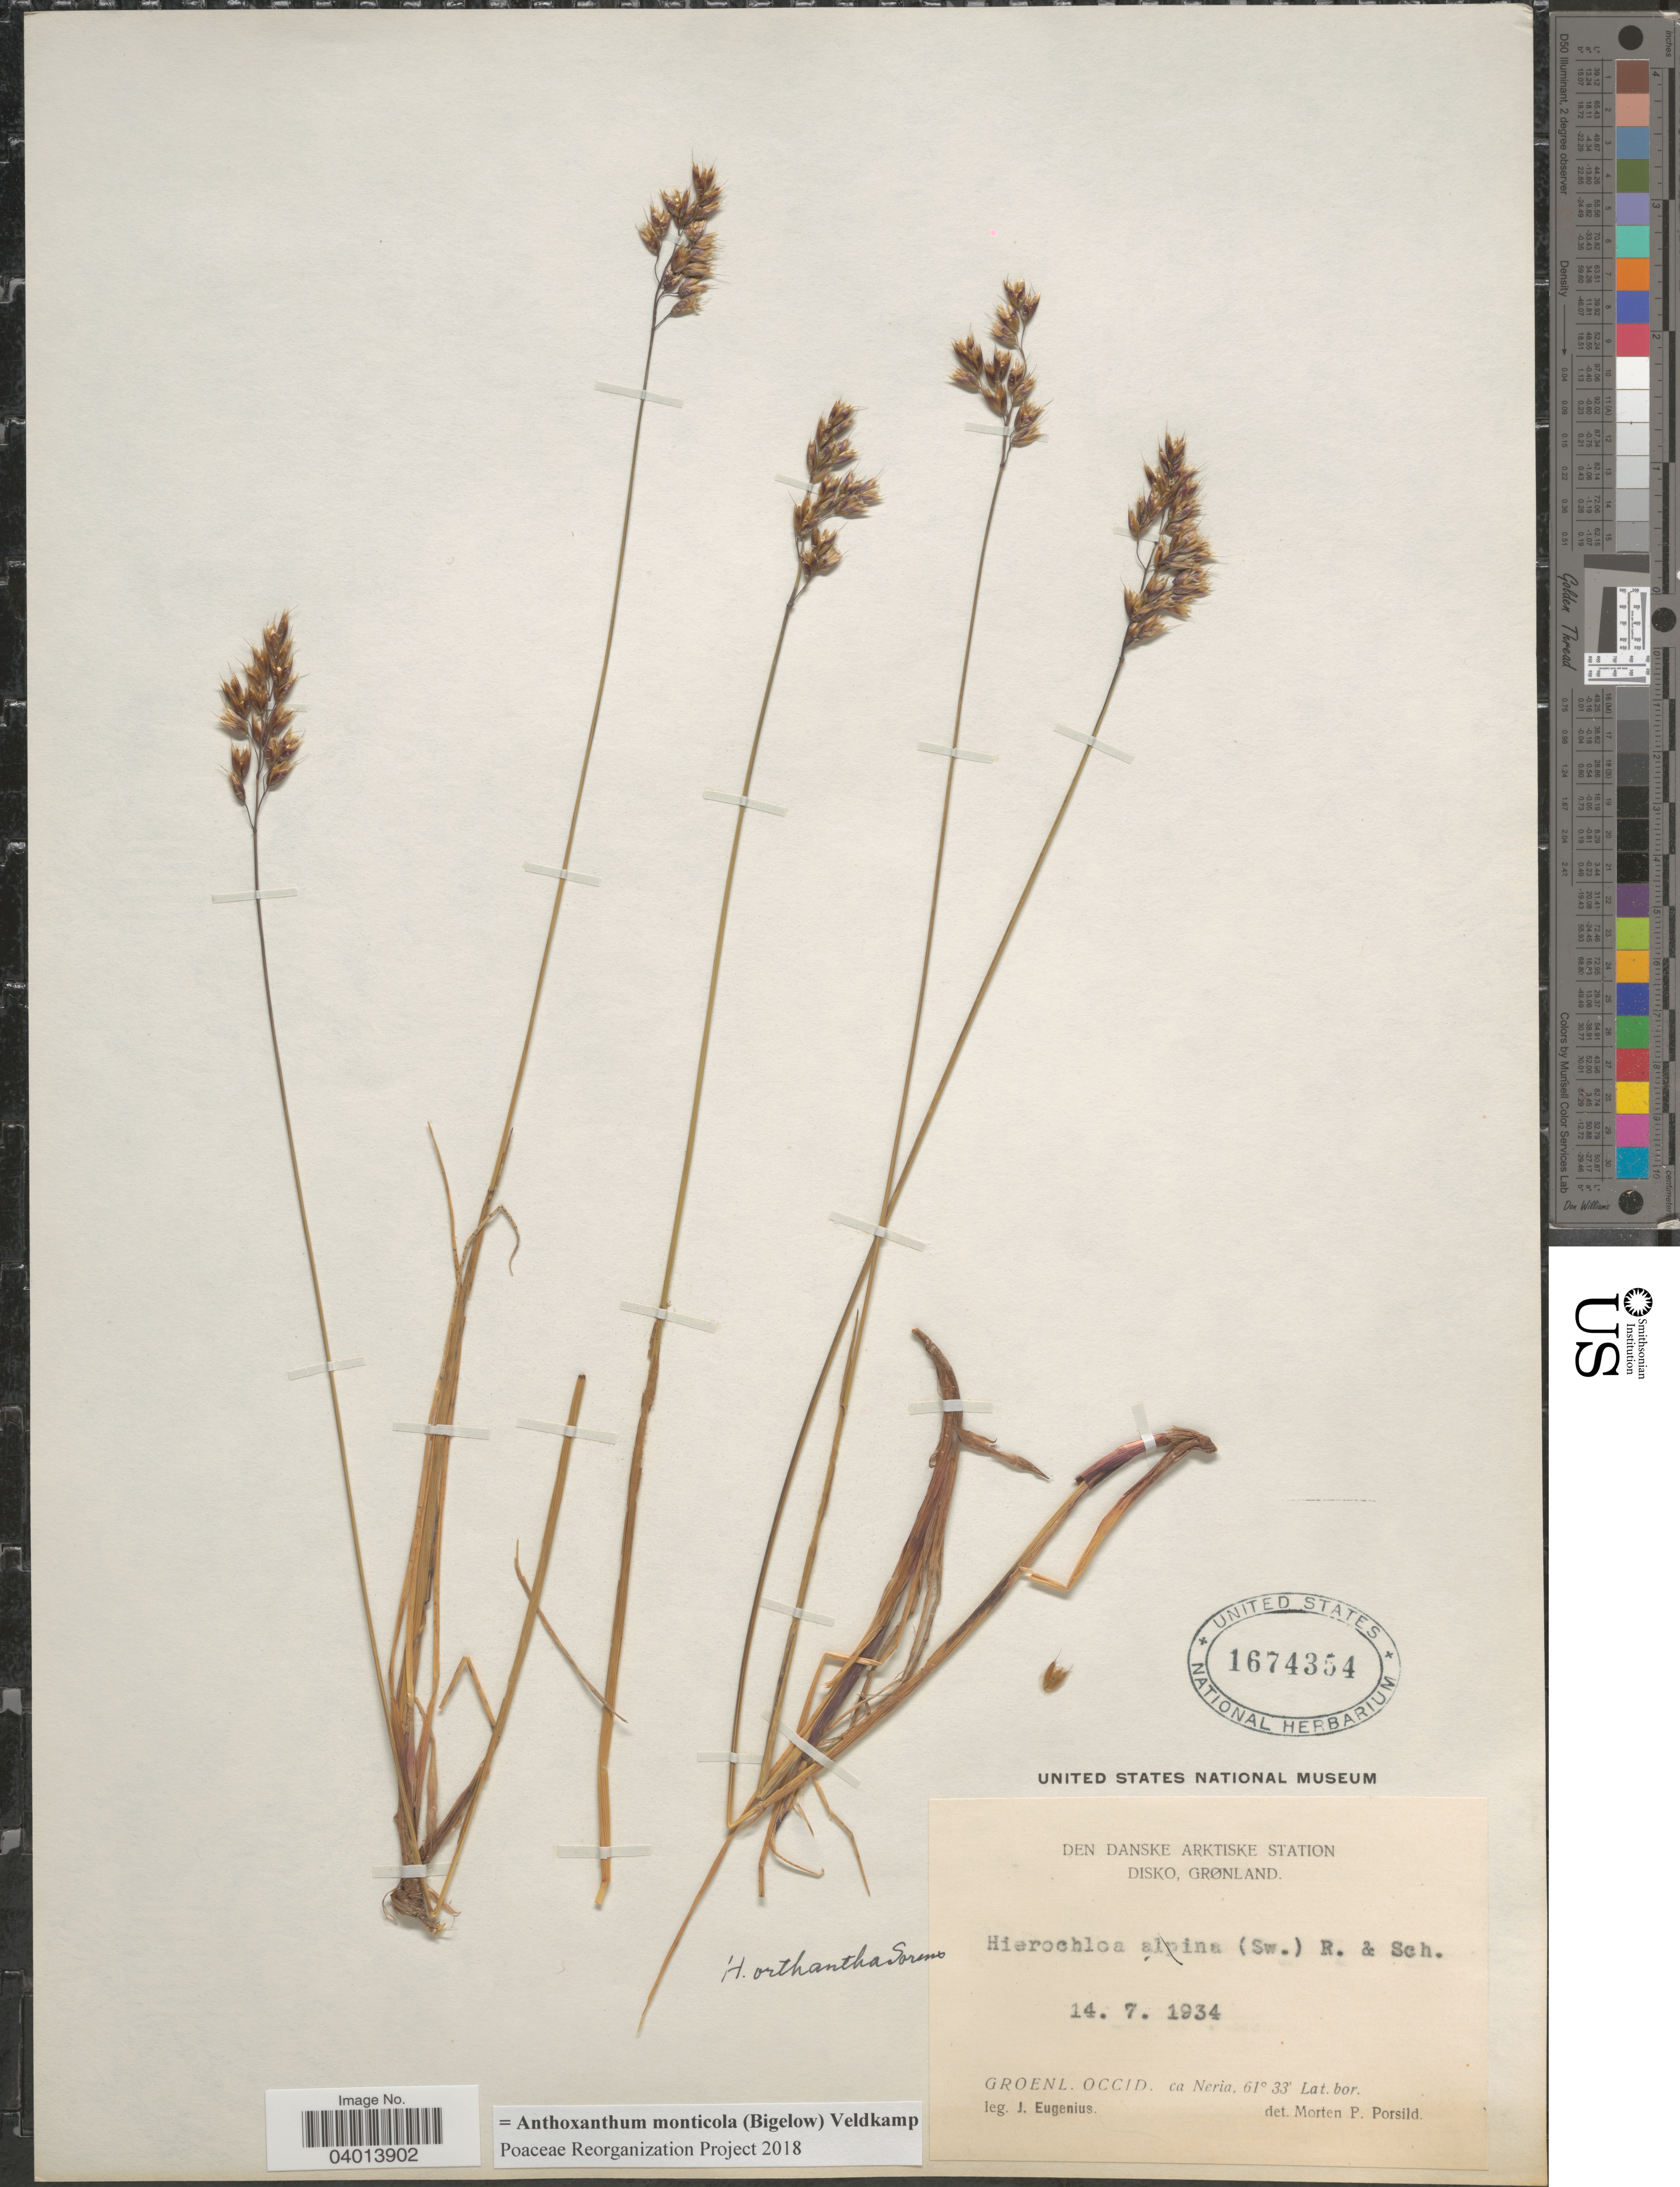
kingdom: Plantae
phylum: Tracheophyta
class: Liliopsida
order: Poales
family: Poaceae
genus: Anthoxanthum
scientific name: Anthoxanthum monticola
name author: (Bigelow) Veldkamp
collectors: J. Eugenius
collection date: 1934-07-14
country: Greenland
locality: Den Danske Arktiske Station. Disko, Grønland. Groenl. Occid. ca Neria.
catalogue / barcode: US 1674354